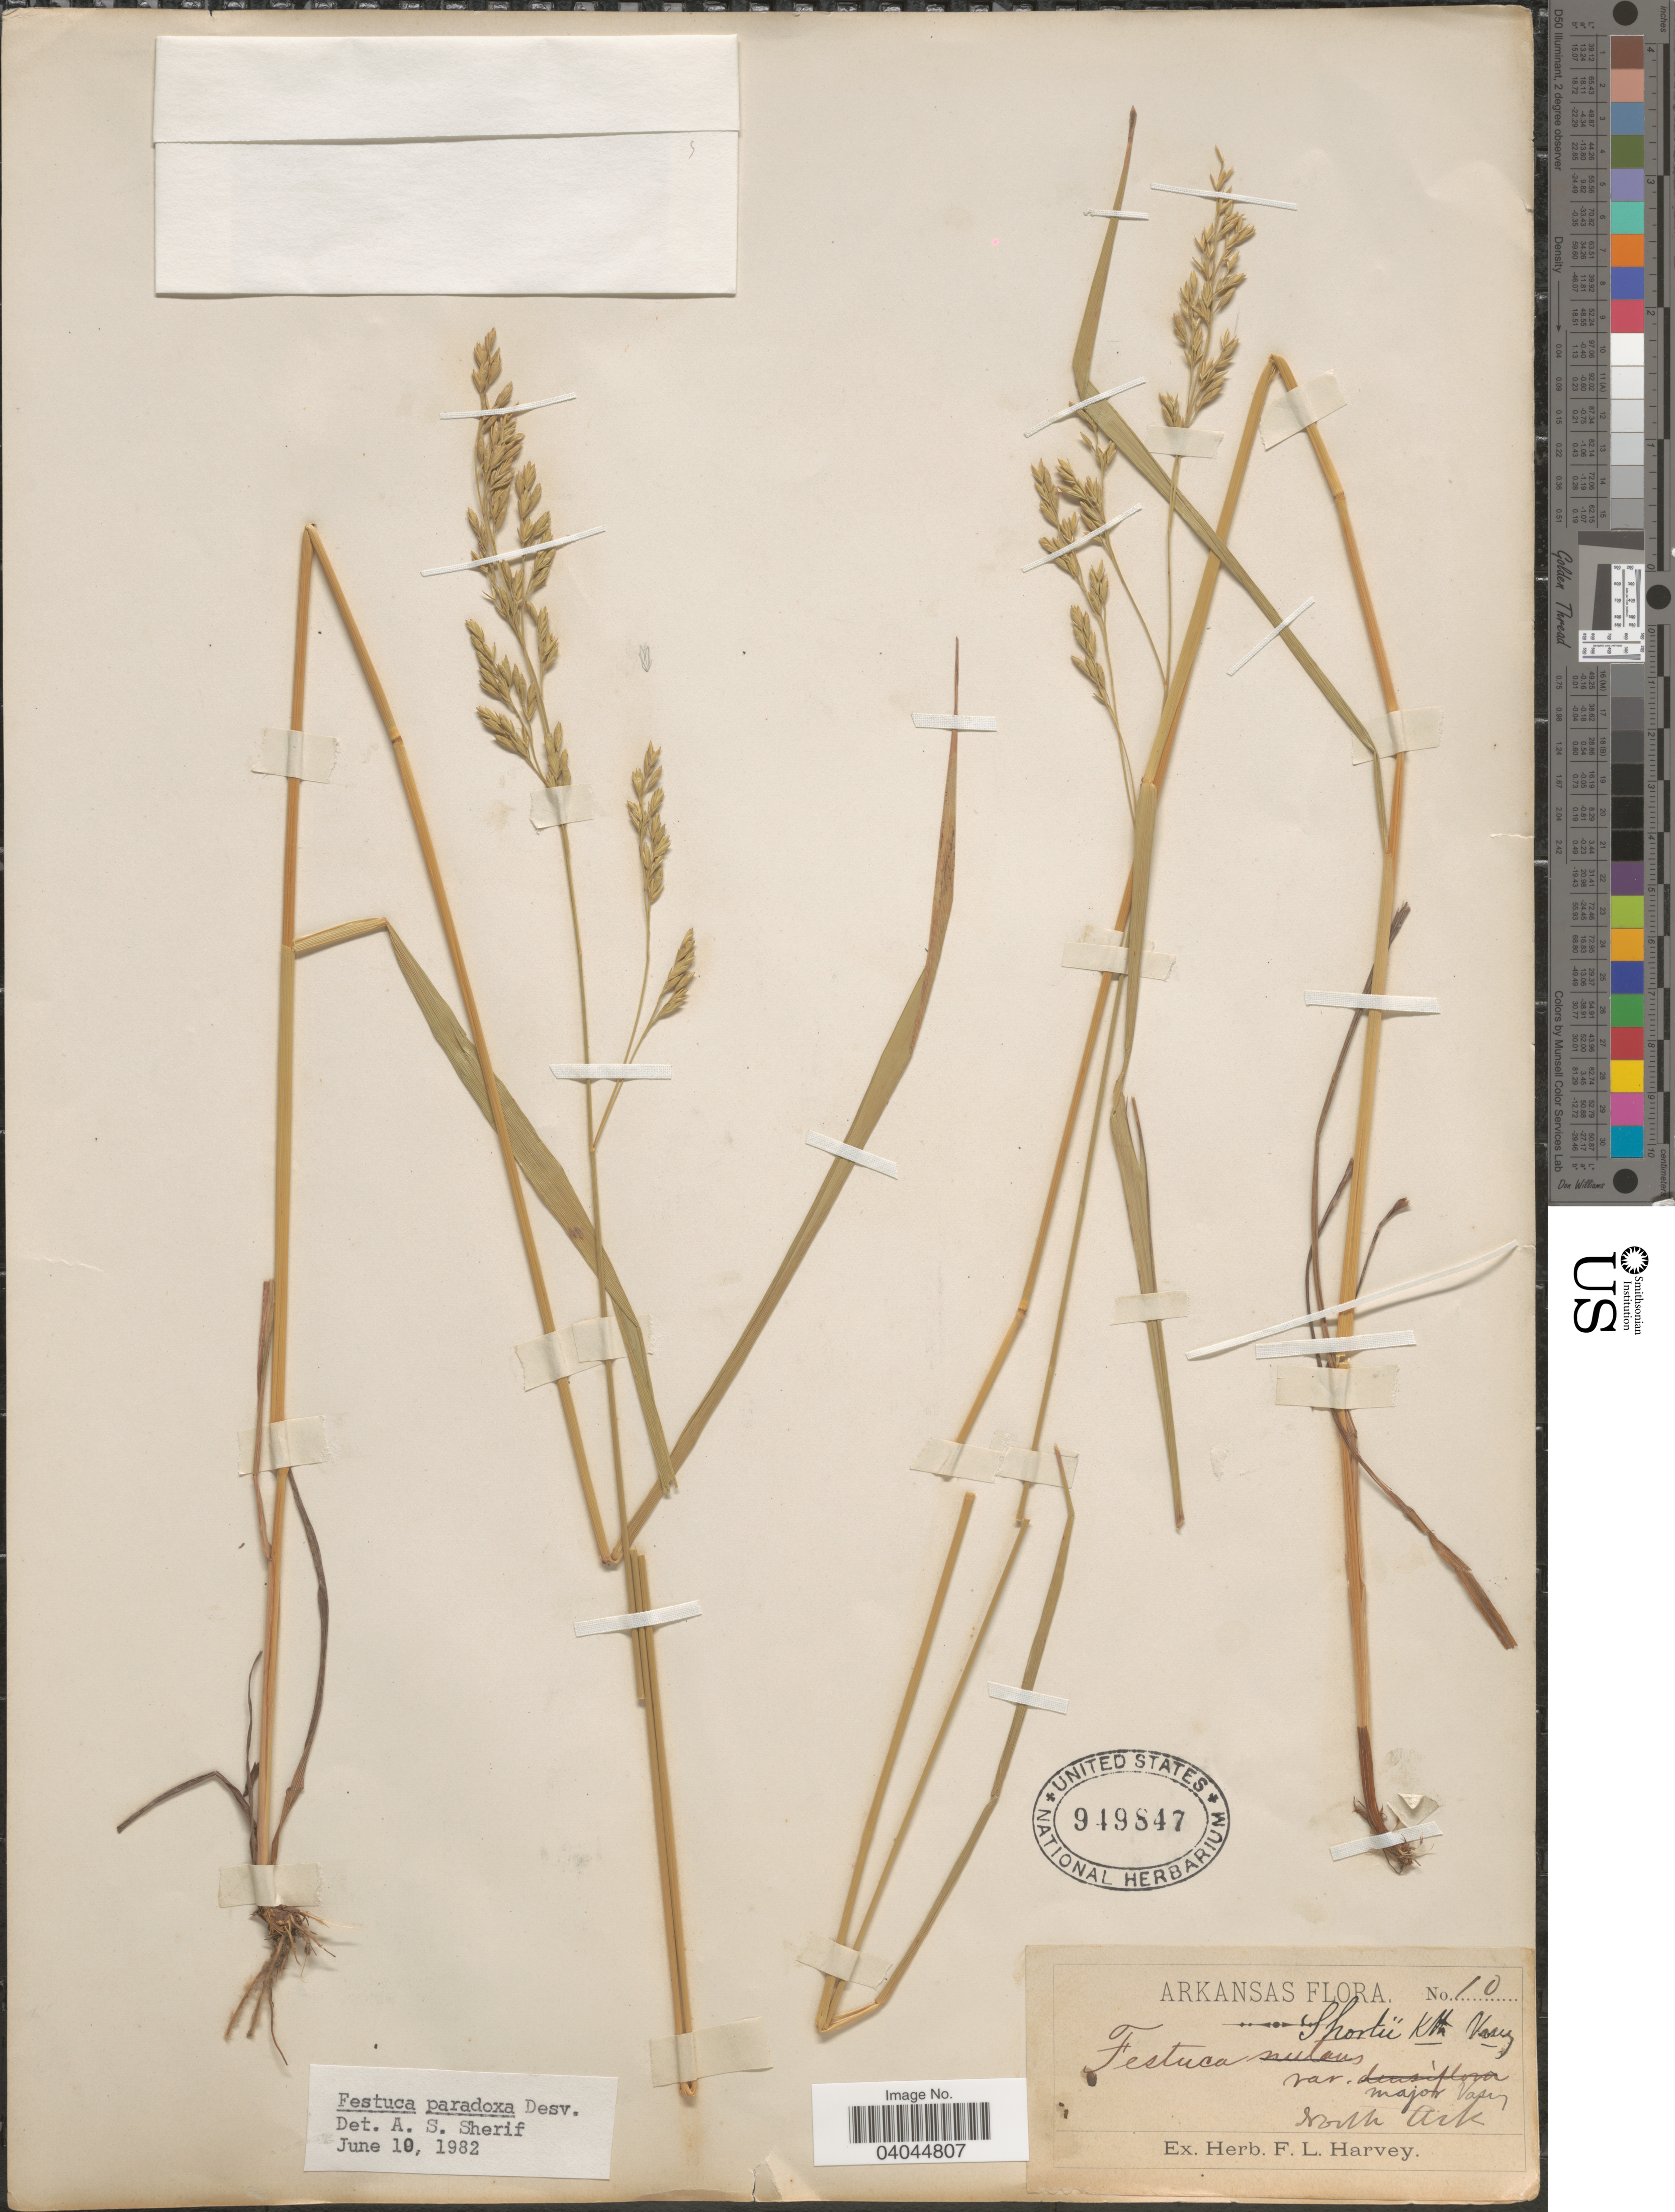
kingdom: Plantae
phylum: Tracheophyta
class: Liliopsida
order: Poales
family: Poaceae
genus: Festuca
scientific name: Festuca paradoxa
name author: Desv.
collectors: ex herb. F. L. Harvey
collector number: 10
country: United States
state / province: Arkansas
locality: North Arkansas.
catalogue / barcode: US 949847